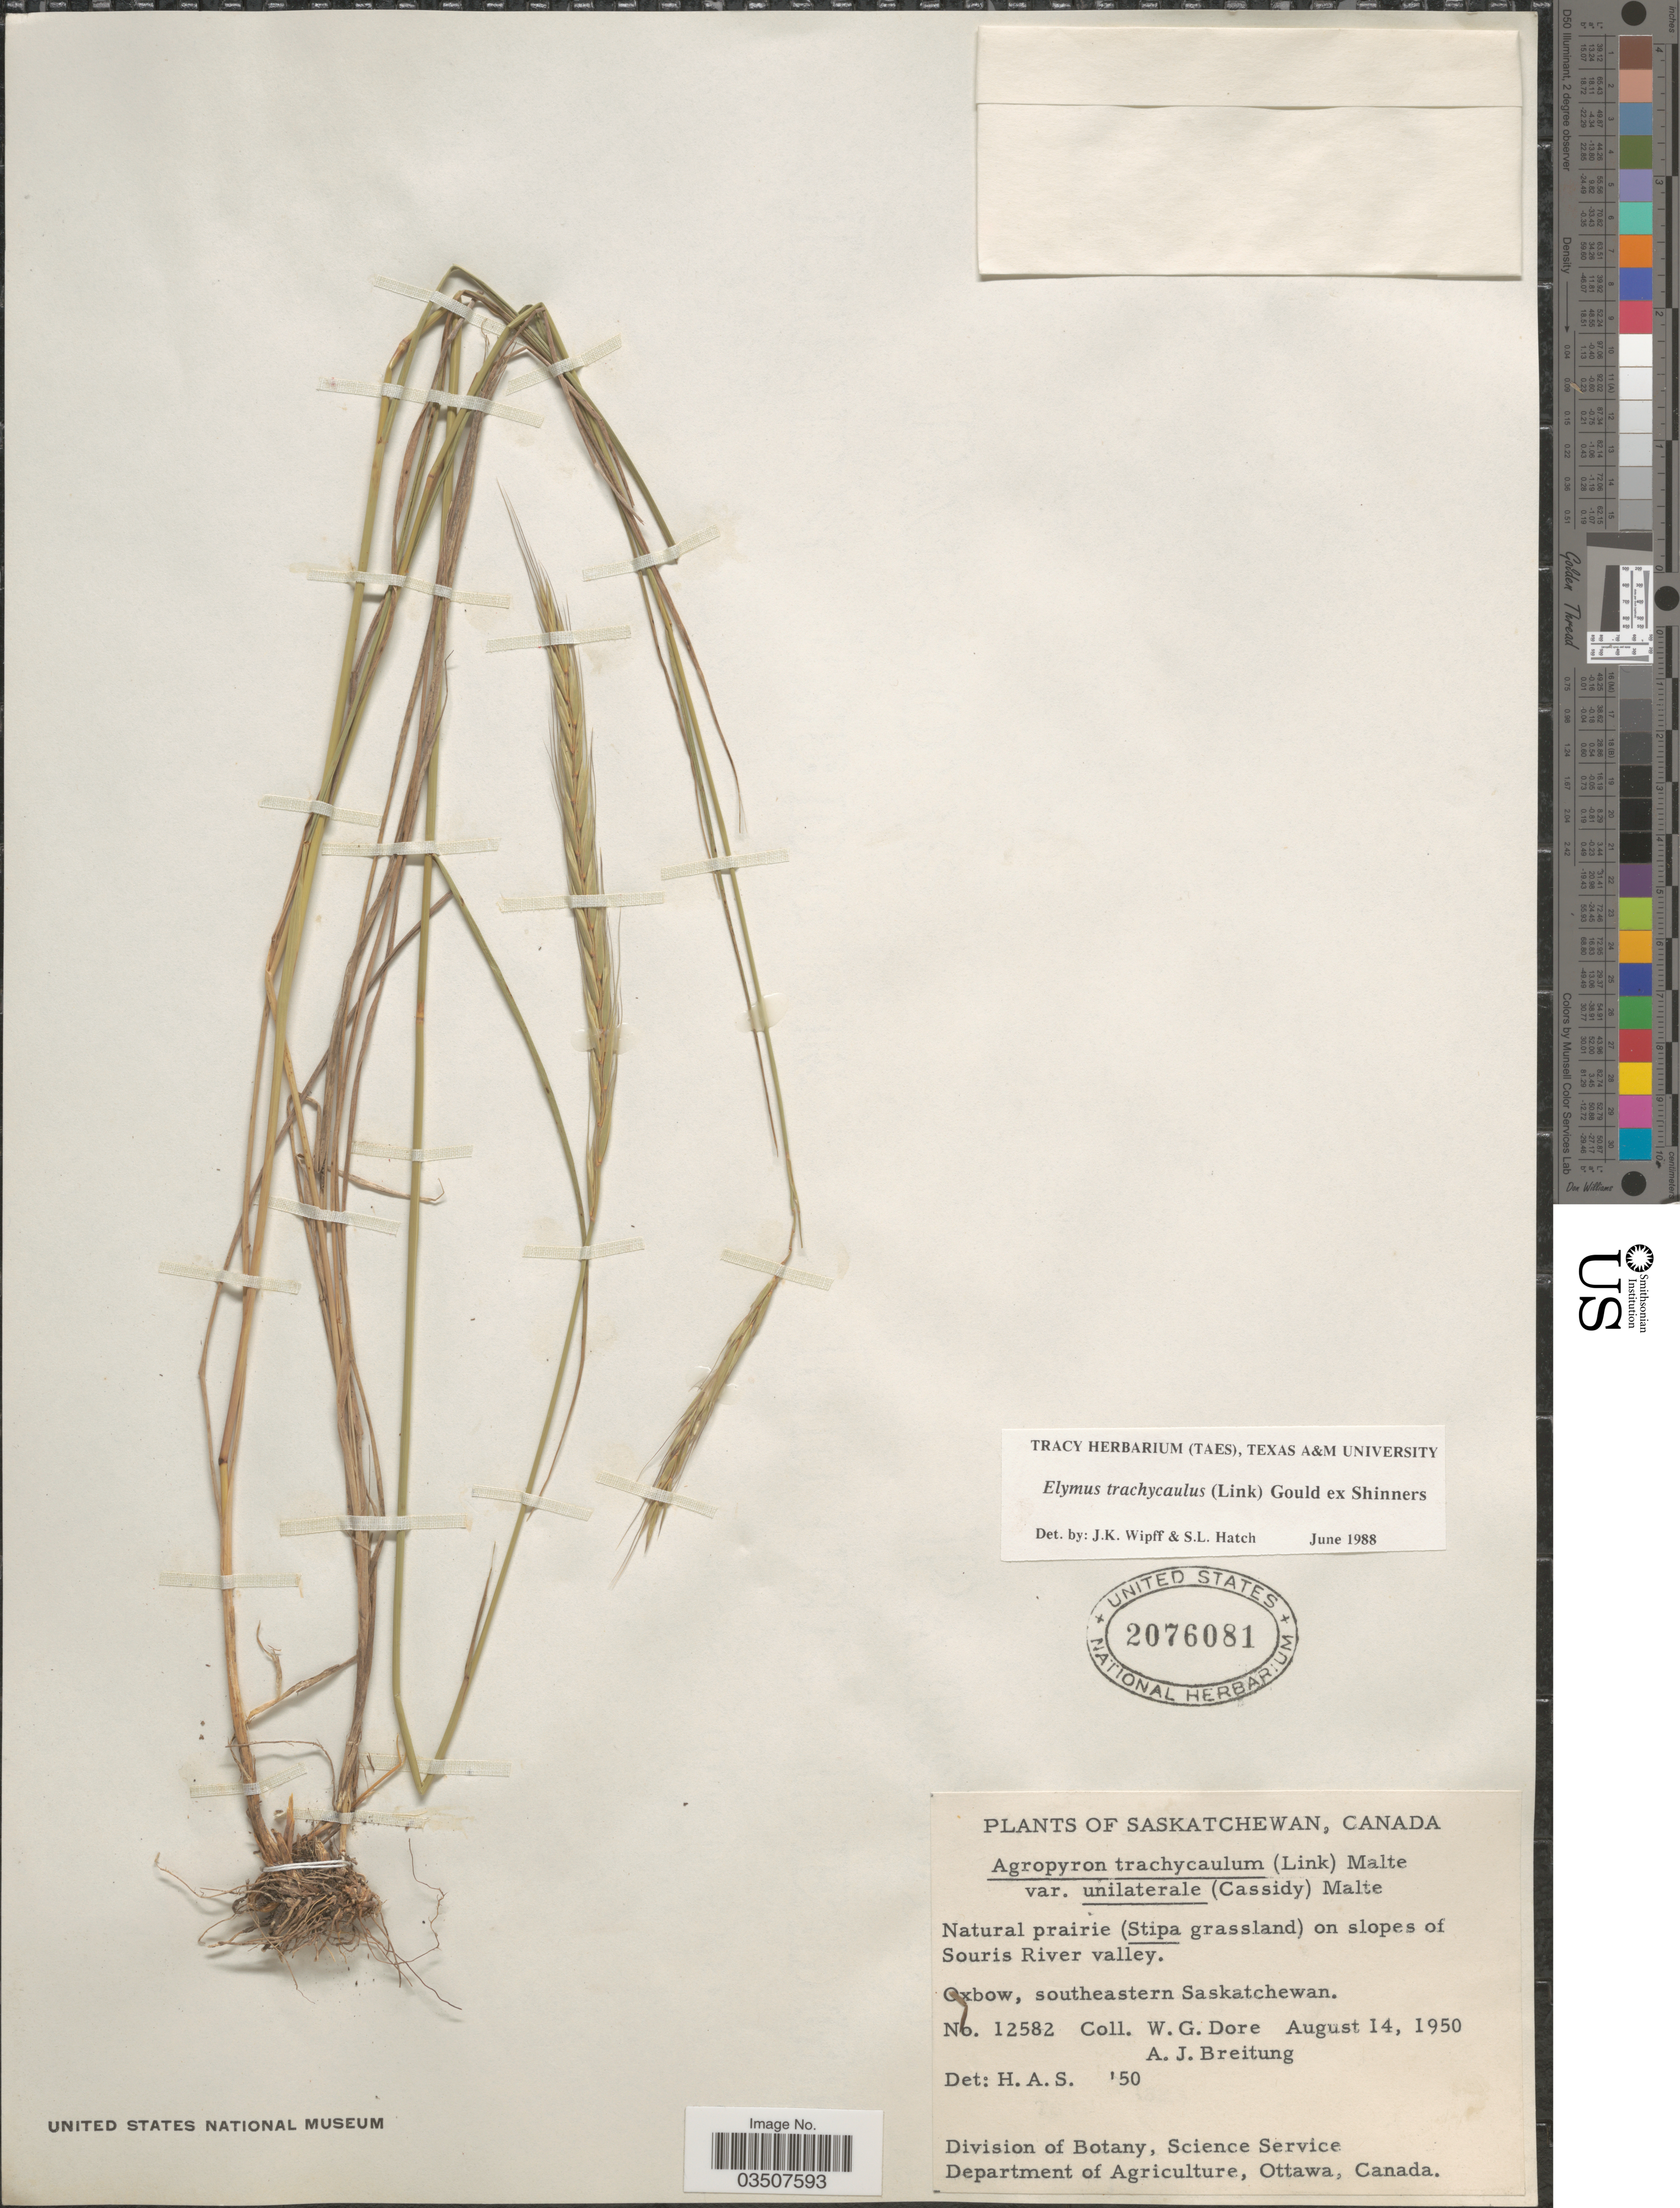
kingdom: Plantae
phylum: Tracheophyta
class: Liliopsida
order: Poales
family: Poaceae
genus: Elymus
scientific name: Elymus trachycaulus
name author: (Link) Gould ex Shinners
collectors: W. Dore & A. Breitung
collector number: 12582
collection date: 1950-08-14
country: Canada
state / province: Saskatchewan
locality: Natural prairie (Stipa grassland) on slopes of Souris River valley. Oxbow, southeastern Saskatchewan.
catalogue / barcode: US 2076081